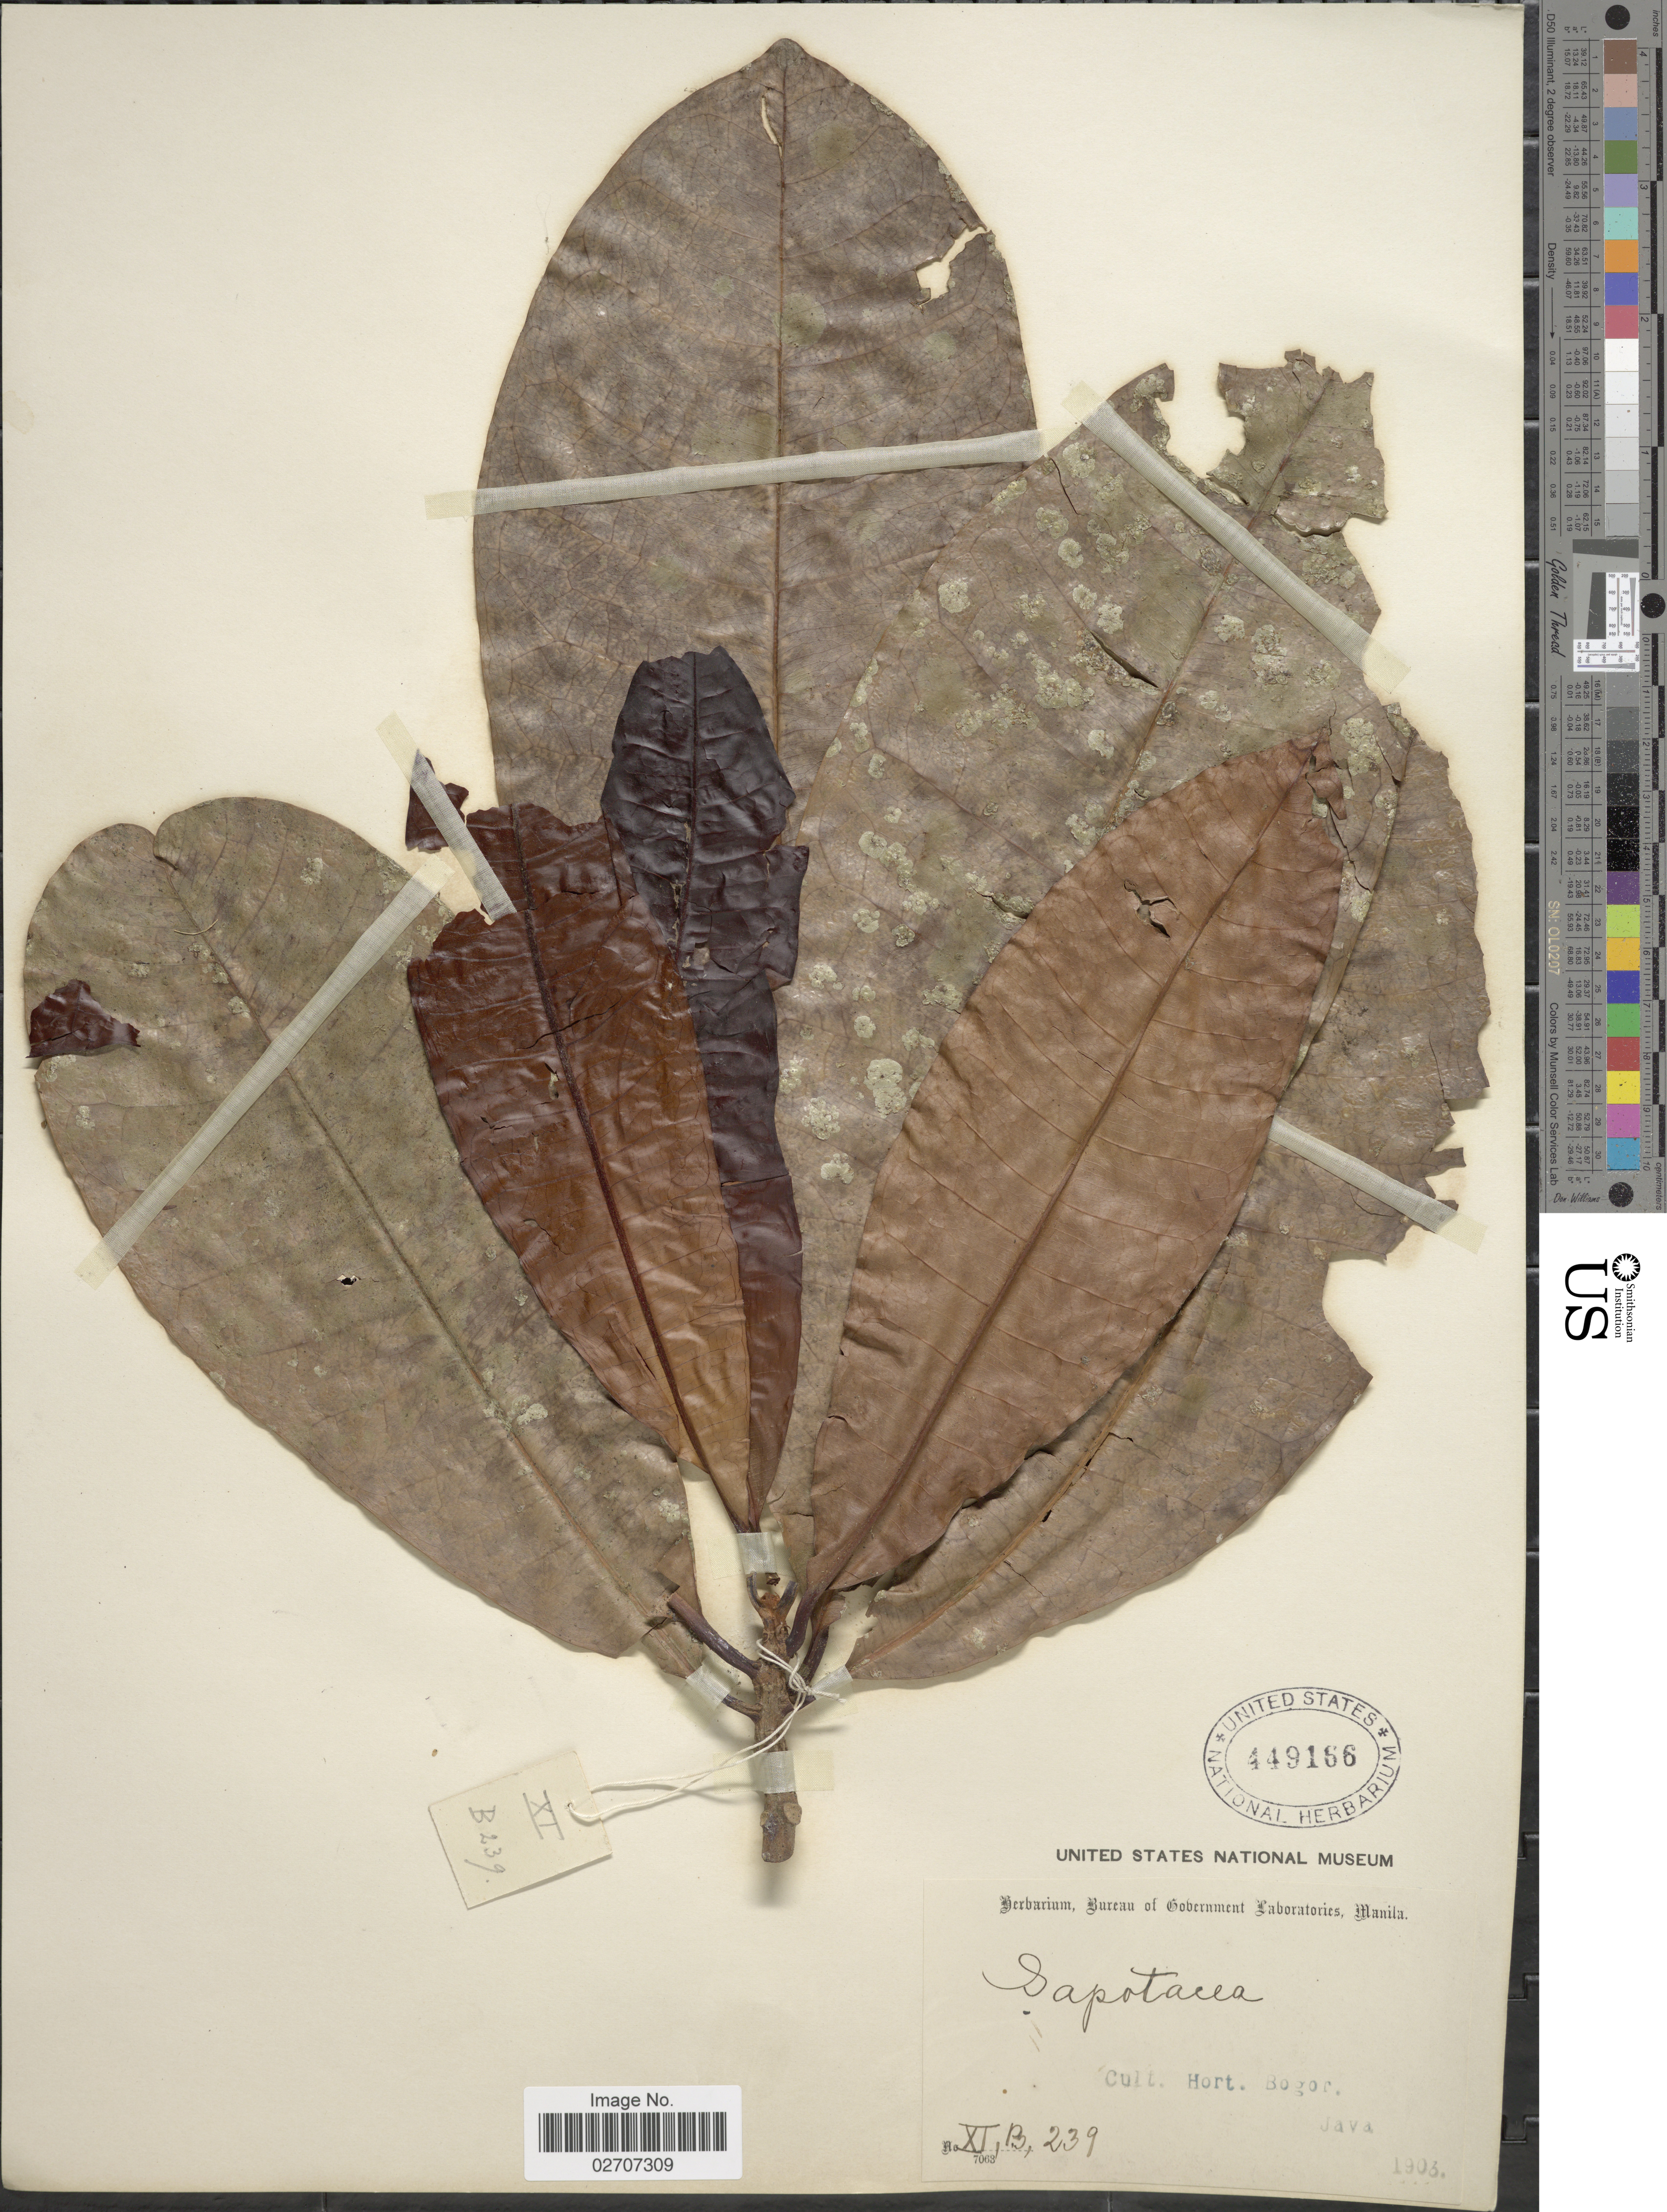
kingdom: Plantae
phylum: Tracheophyta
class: Magnoliopsida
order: Ericales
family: Sapotaceae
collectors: Ex herb. Bureau of Government Laboratories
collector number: IV,B,239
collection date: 1903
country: Indonesia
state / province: Java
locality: Cult. Hort. Bogor. Java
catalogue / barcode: US 449166